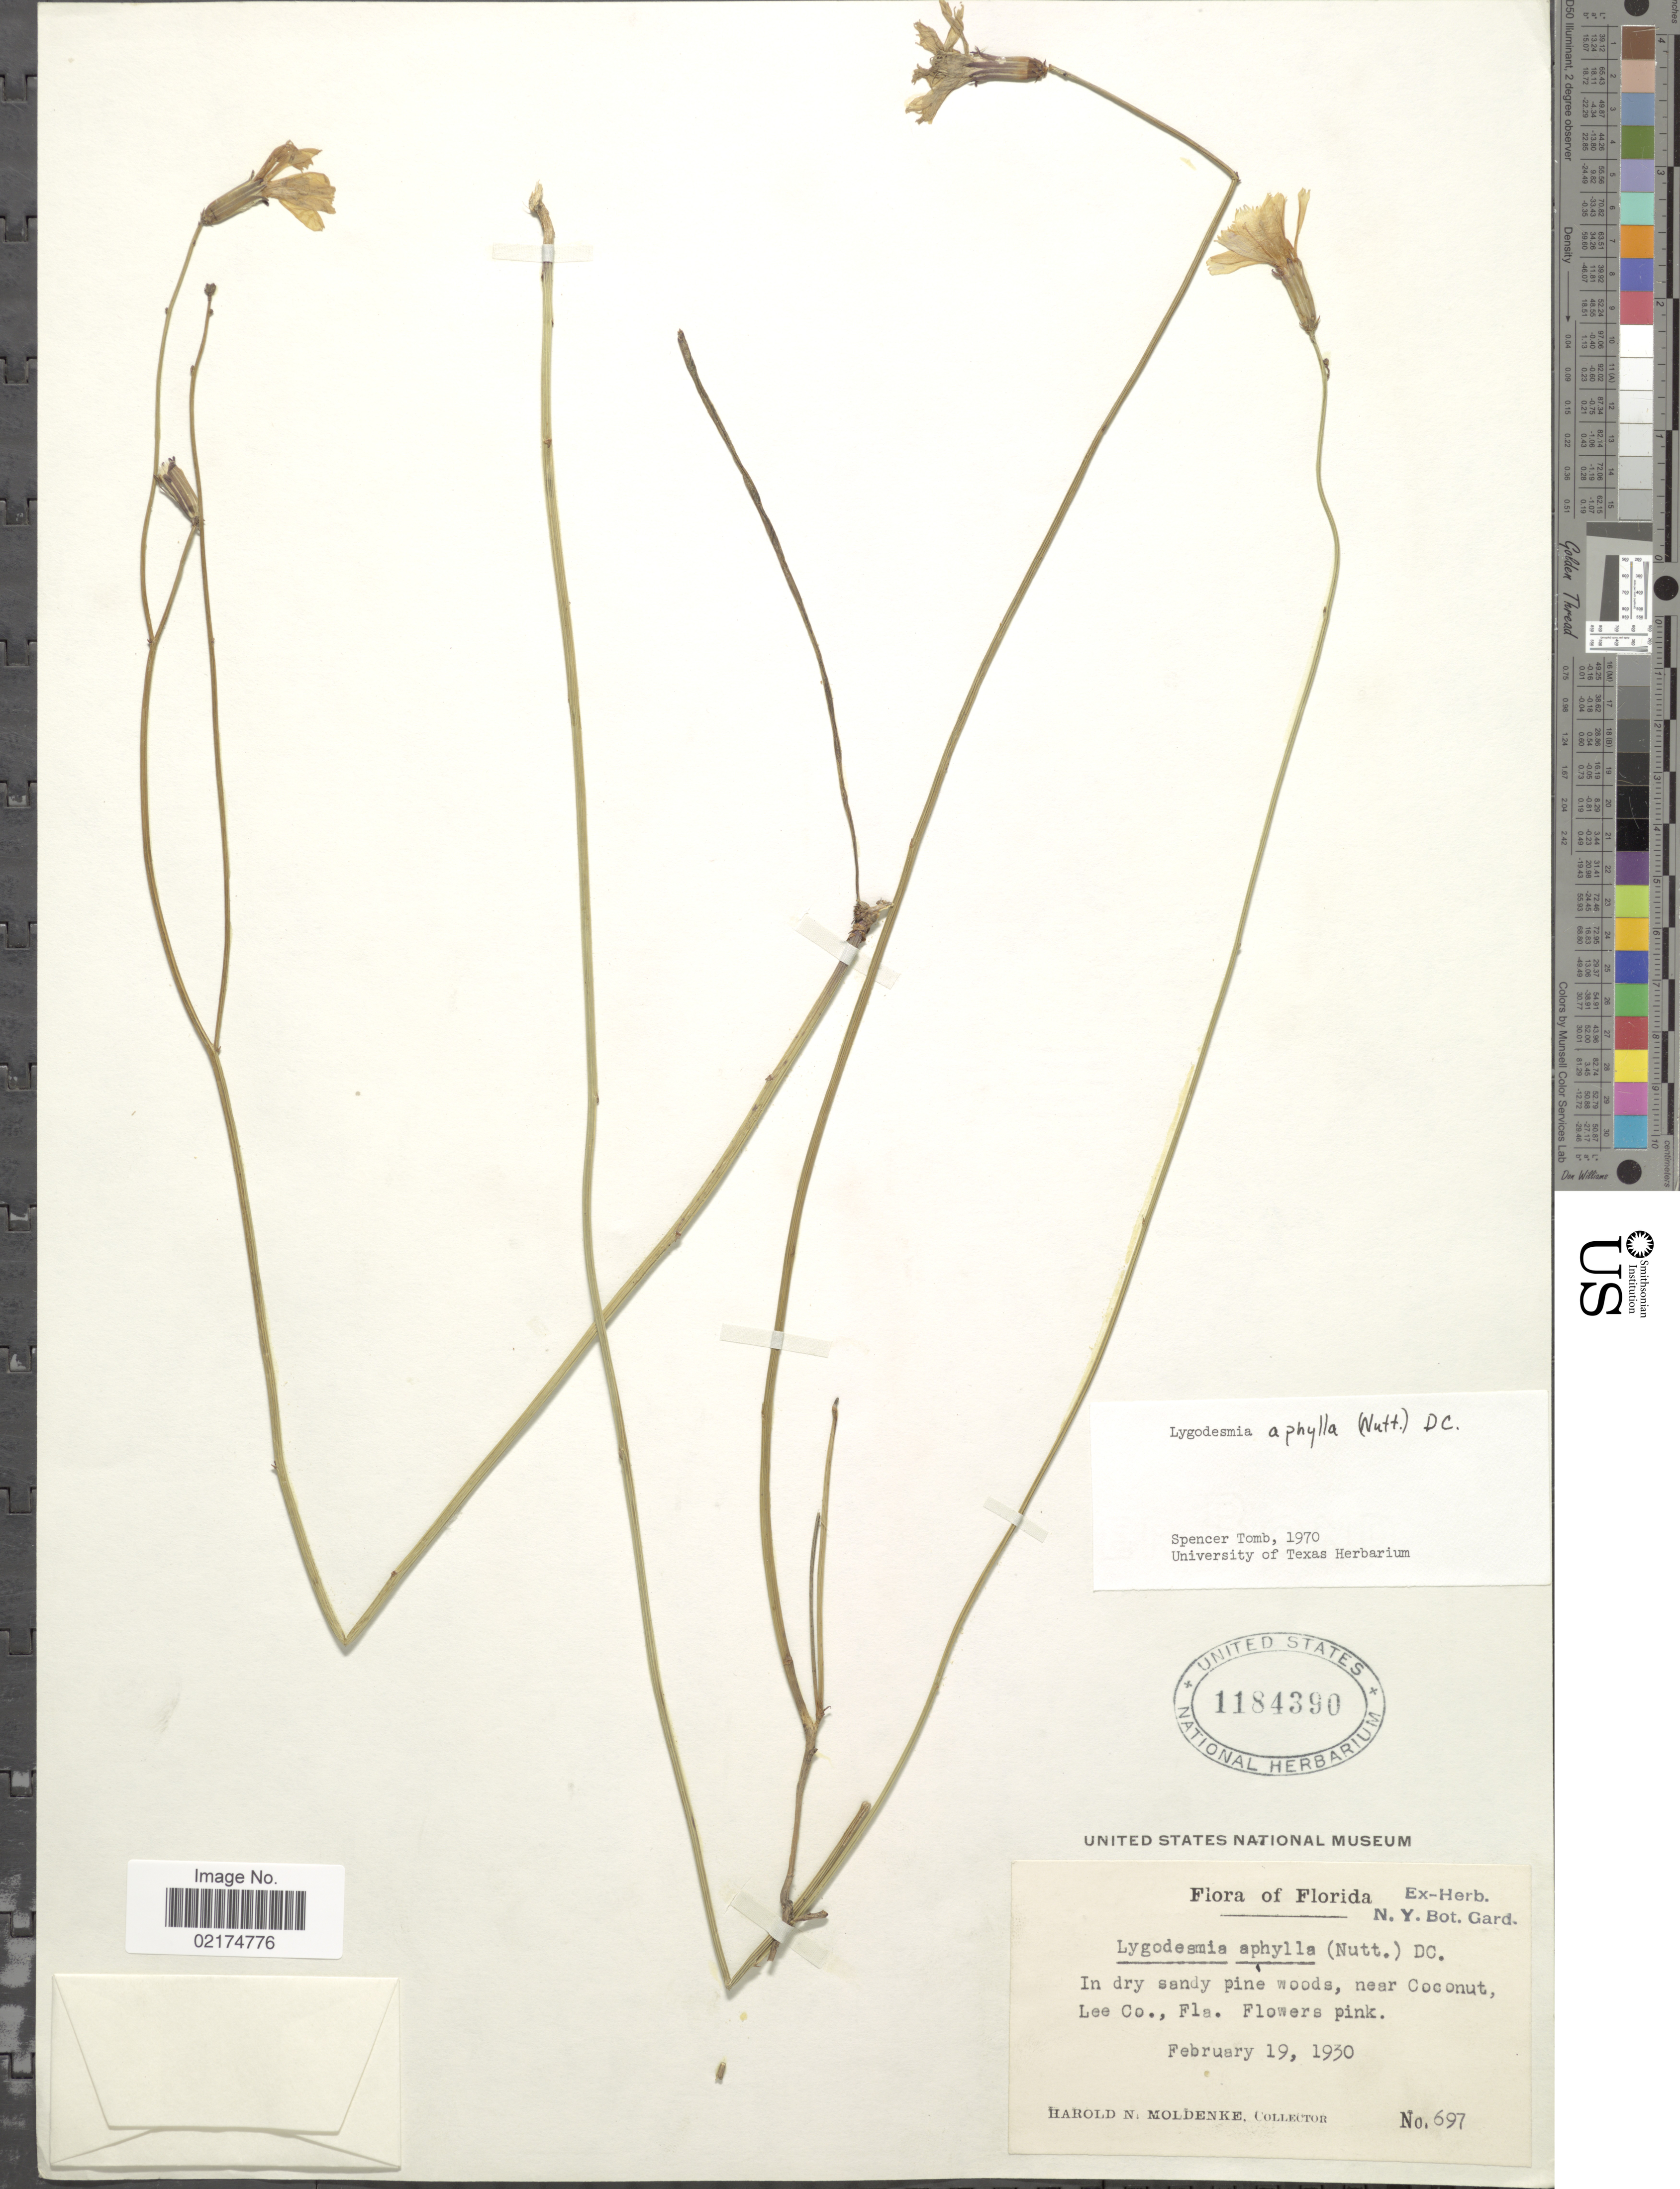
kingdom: Plantae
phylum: Tracheophyta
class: Magnoliopsida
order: Asterales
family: Asteraceae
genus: Lygodesmia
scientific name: Lygodesmia aphylla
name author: (Nutt.) DC.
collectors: H. N. Moldenke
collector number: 697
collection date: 1930-02-19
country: United States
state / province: Florida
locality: Near Coconut, Lee Co., Fla.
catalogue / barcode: US 1184390